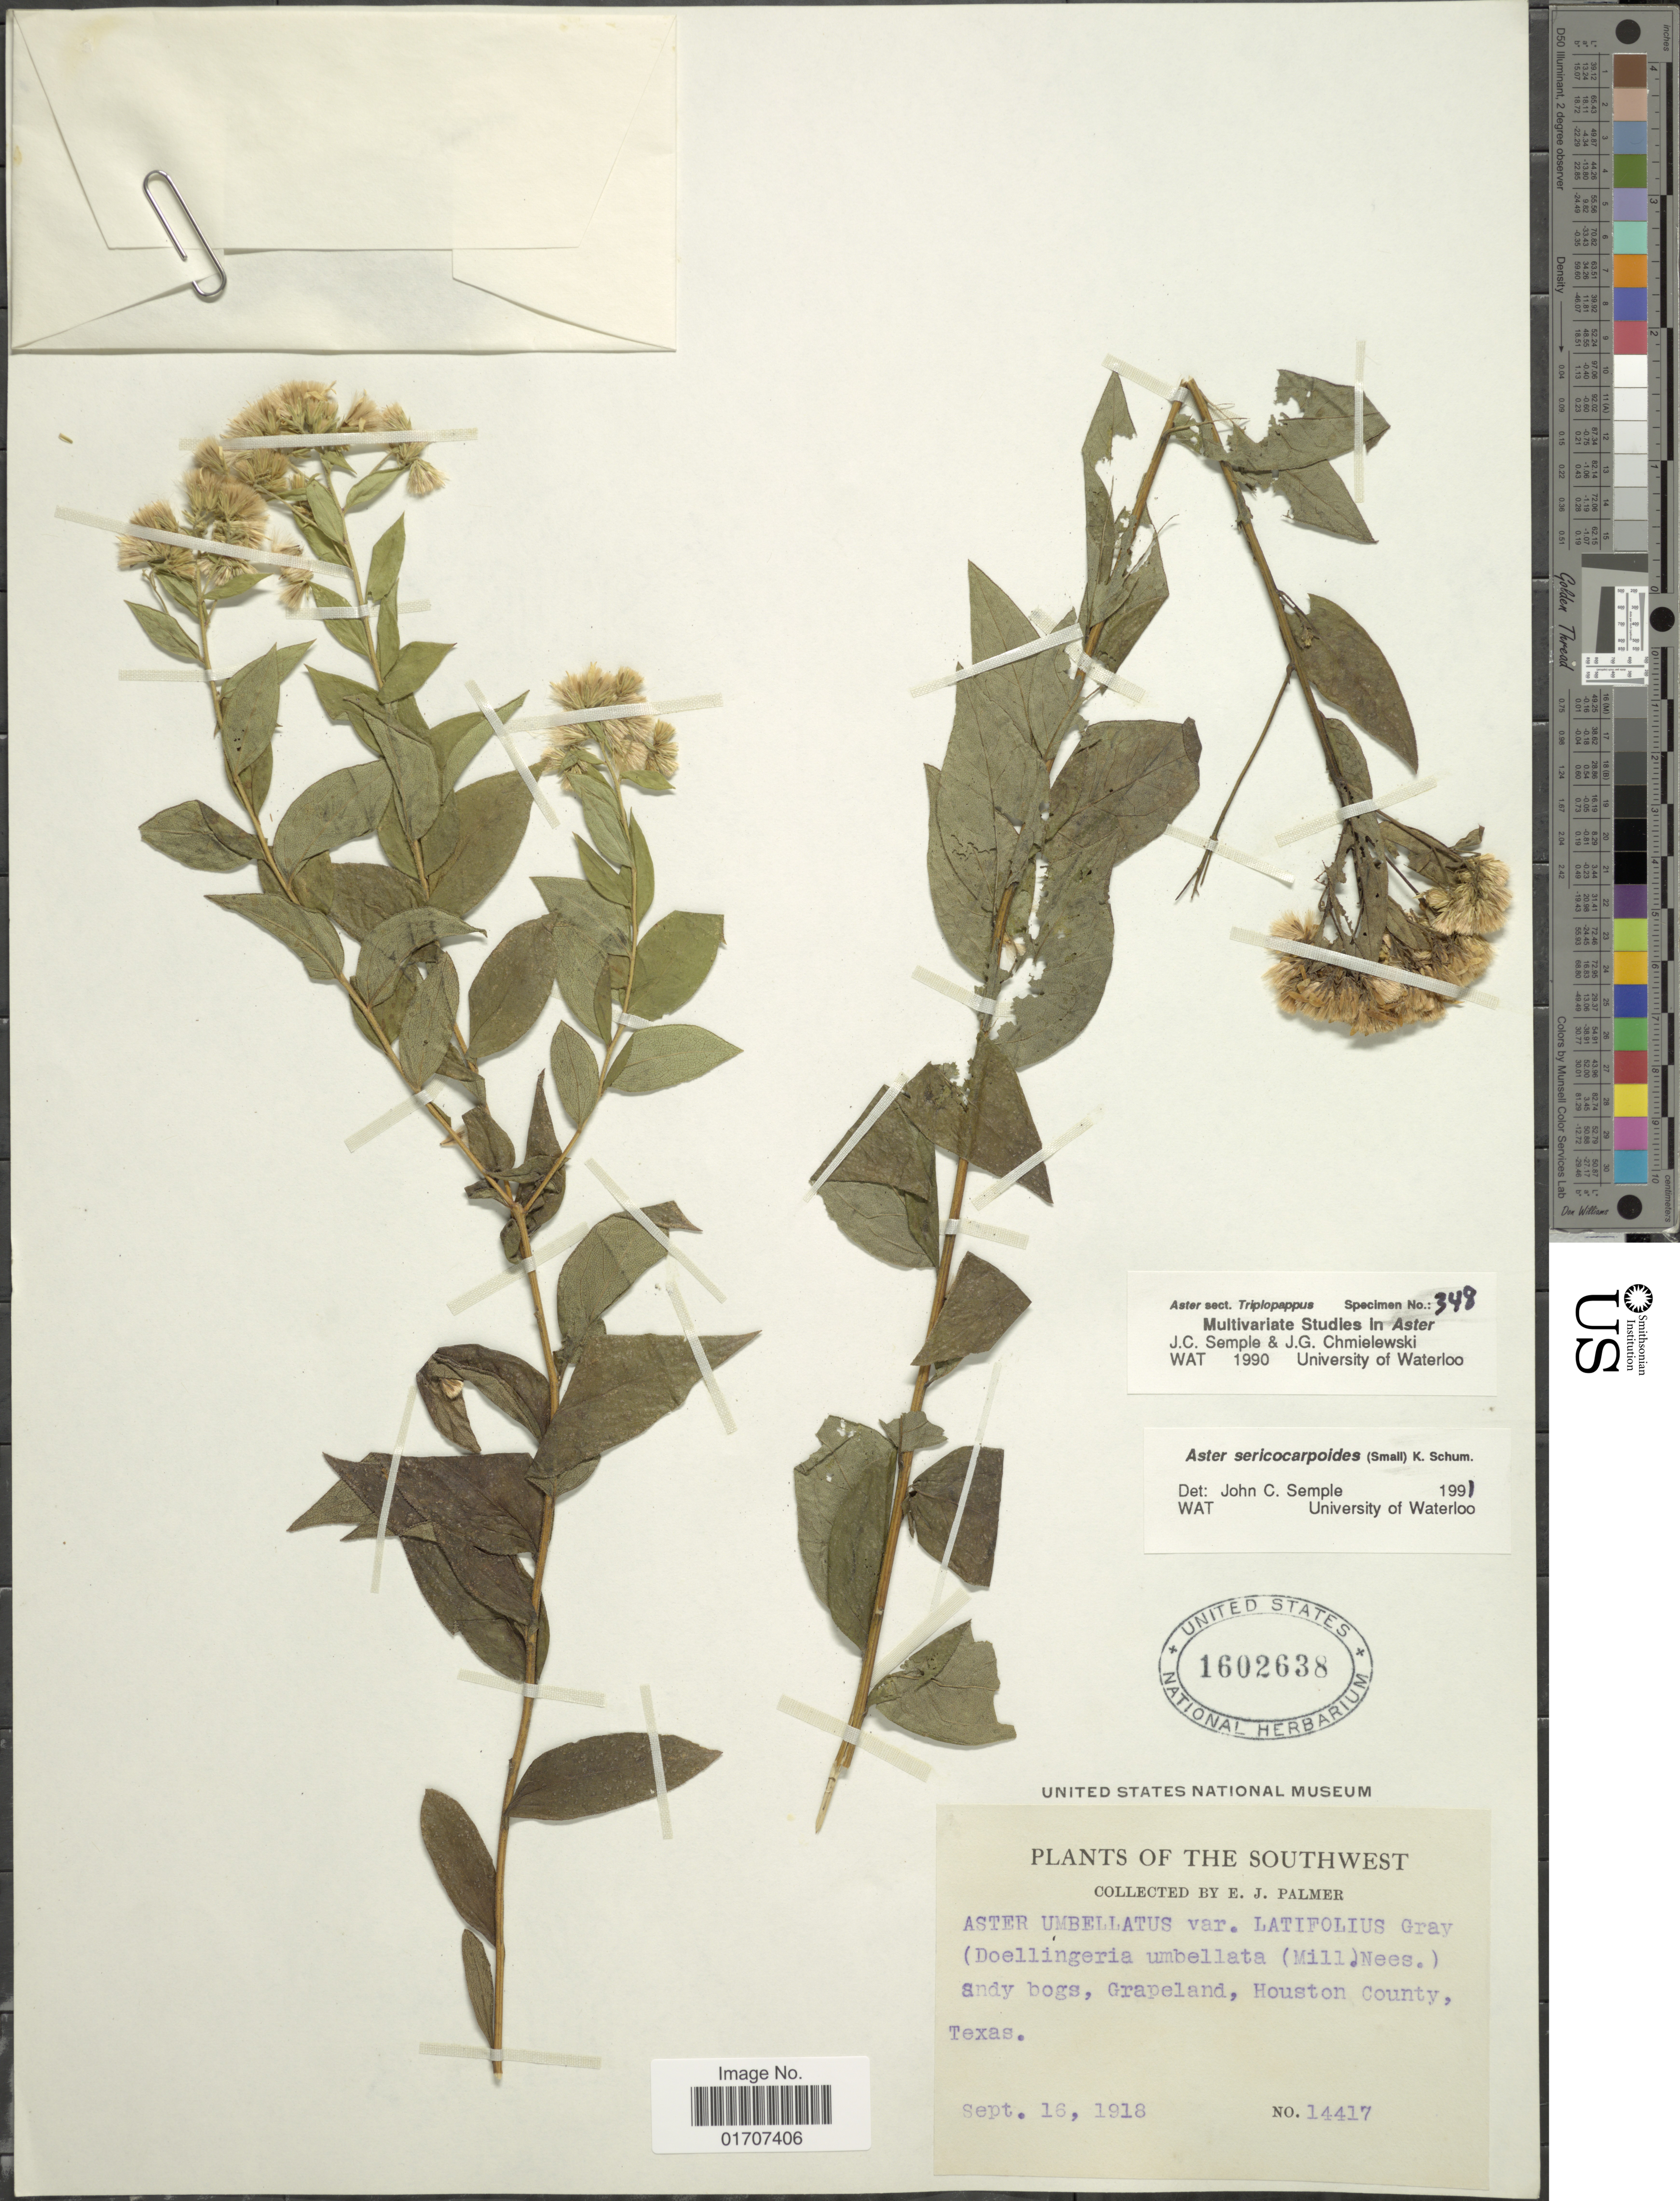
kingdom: Plantae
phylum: Tracheophyta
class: Magnoliopsida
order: Asterales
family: Asteraceae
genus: Doellingeria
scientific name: Doellingeria sericocarpoides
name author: Small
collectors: E. J. Palmer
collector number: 14417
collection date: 1918-09-16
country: United States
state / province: Texas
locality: The Southwest, Grapeland, Houston County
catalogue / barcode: US 1602638